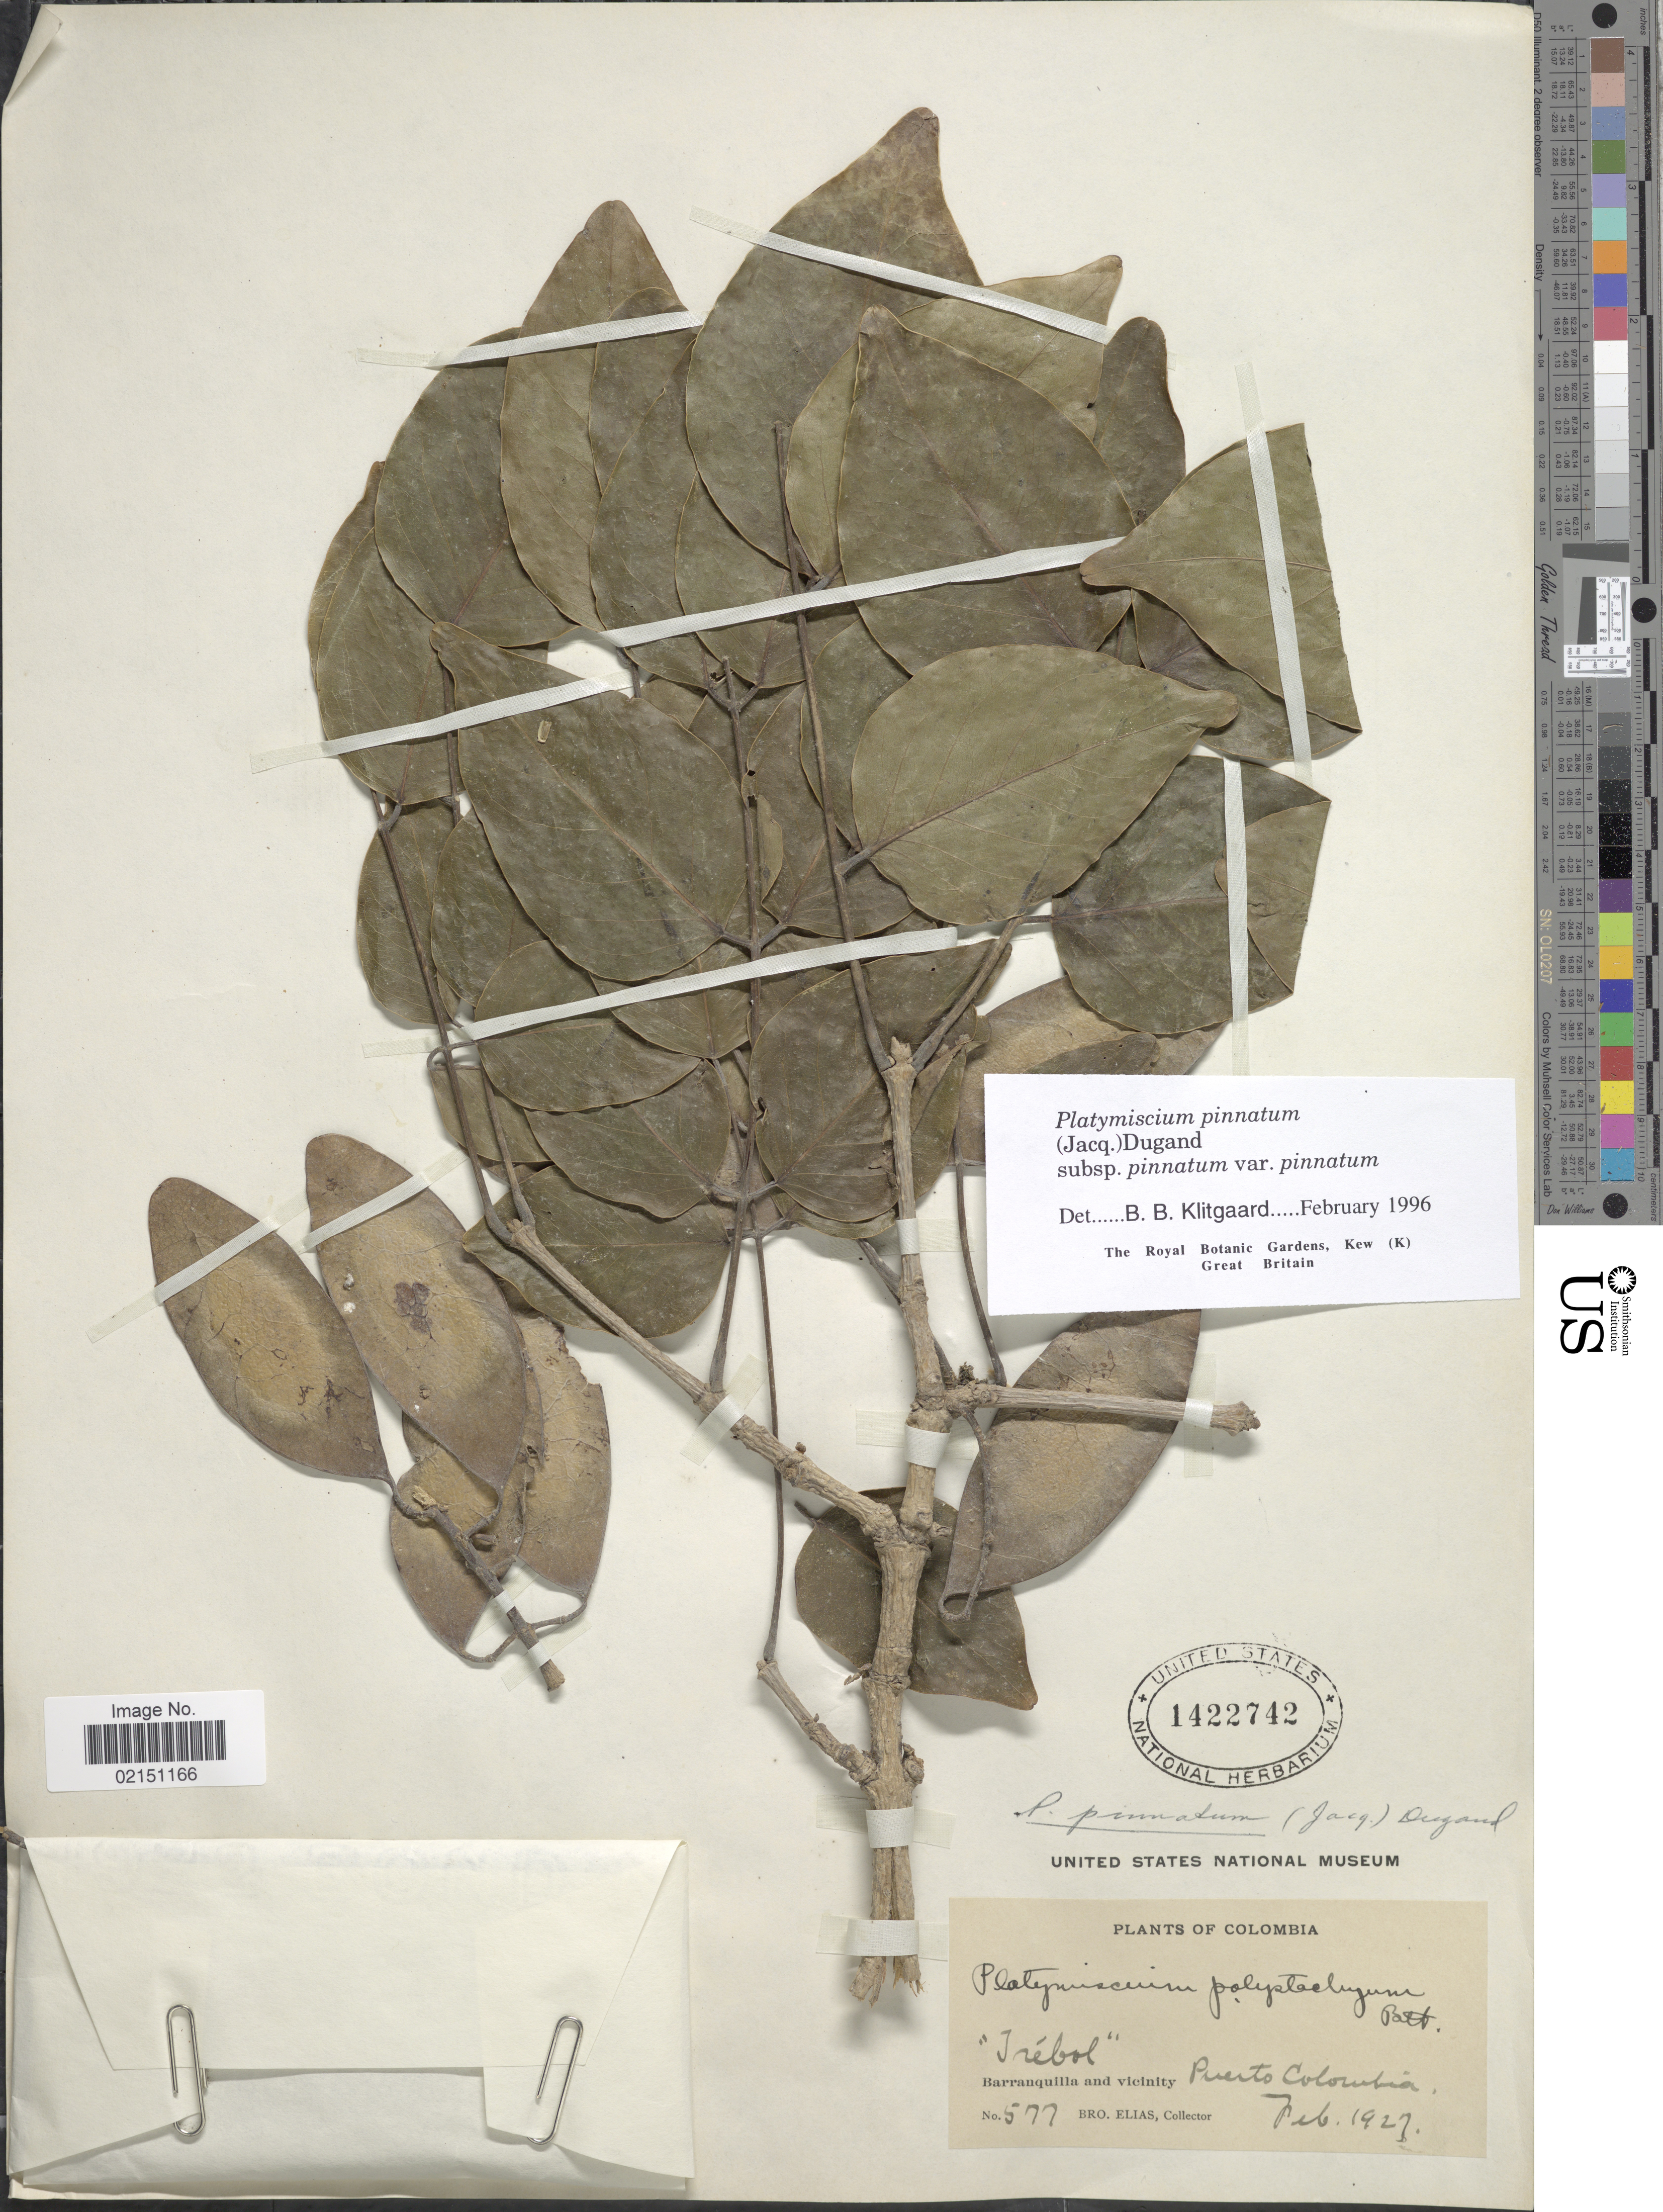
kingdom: Plantae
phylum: Tracheophyta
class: Magnoliopsida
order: Fabales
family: Fabaceae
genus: Platymiscium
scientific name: Platymiscium pinnatum var. pinnatum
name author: (Jacq.)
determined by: Klitgaard, B. B.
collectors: Bro. Elias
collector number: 577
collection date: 1927-02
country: Colombia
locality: Barranquilla and vicinity. Puerto Colombia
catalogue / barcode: US 1422742